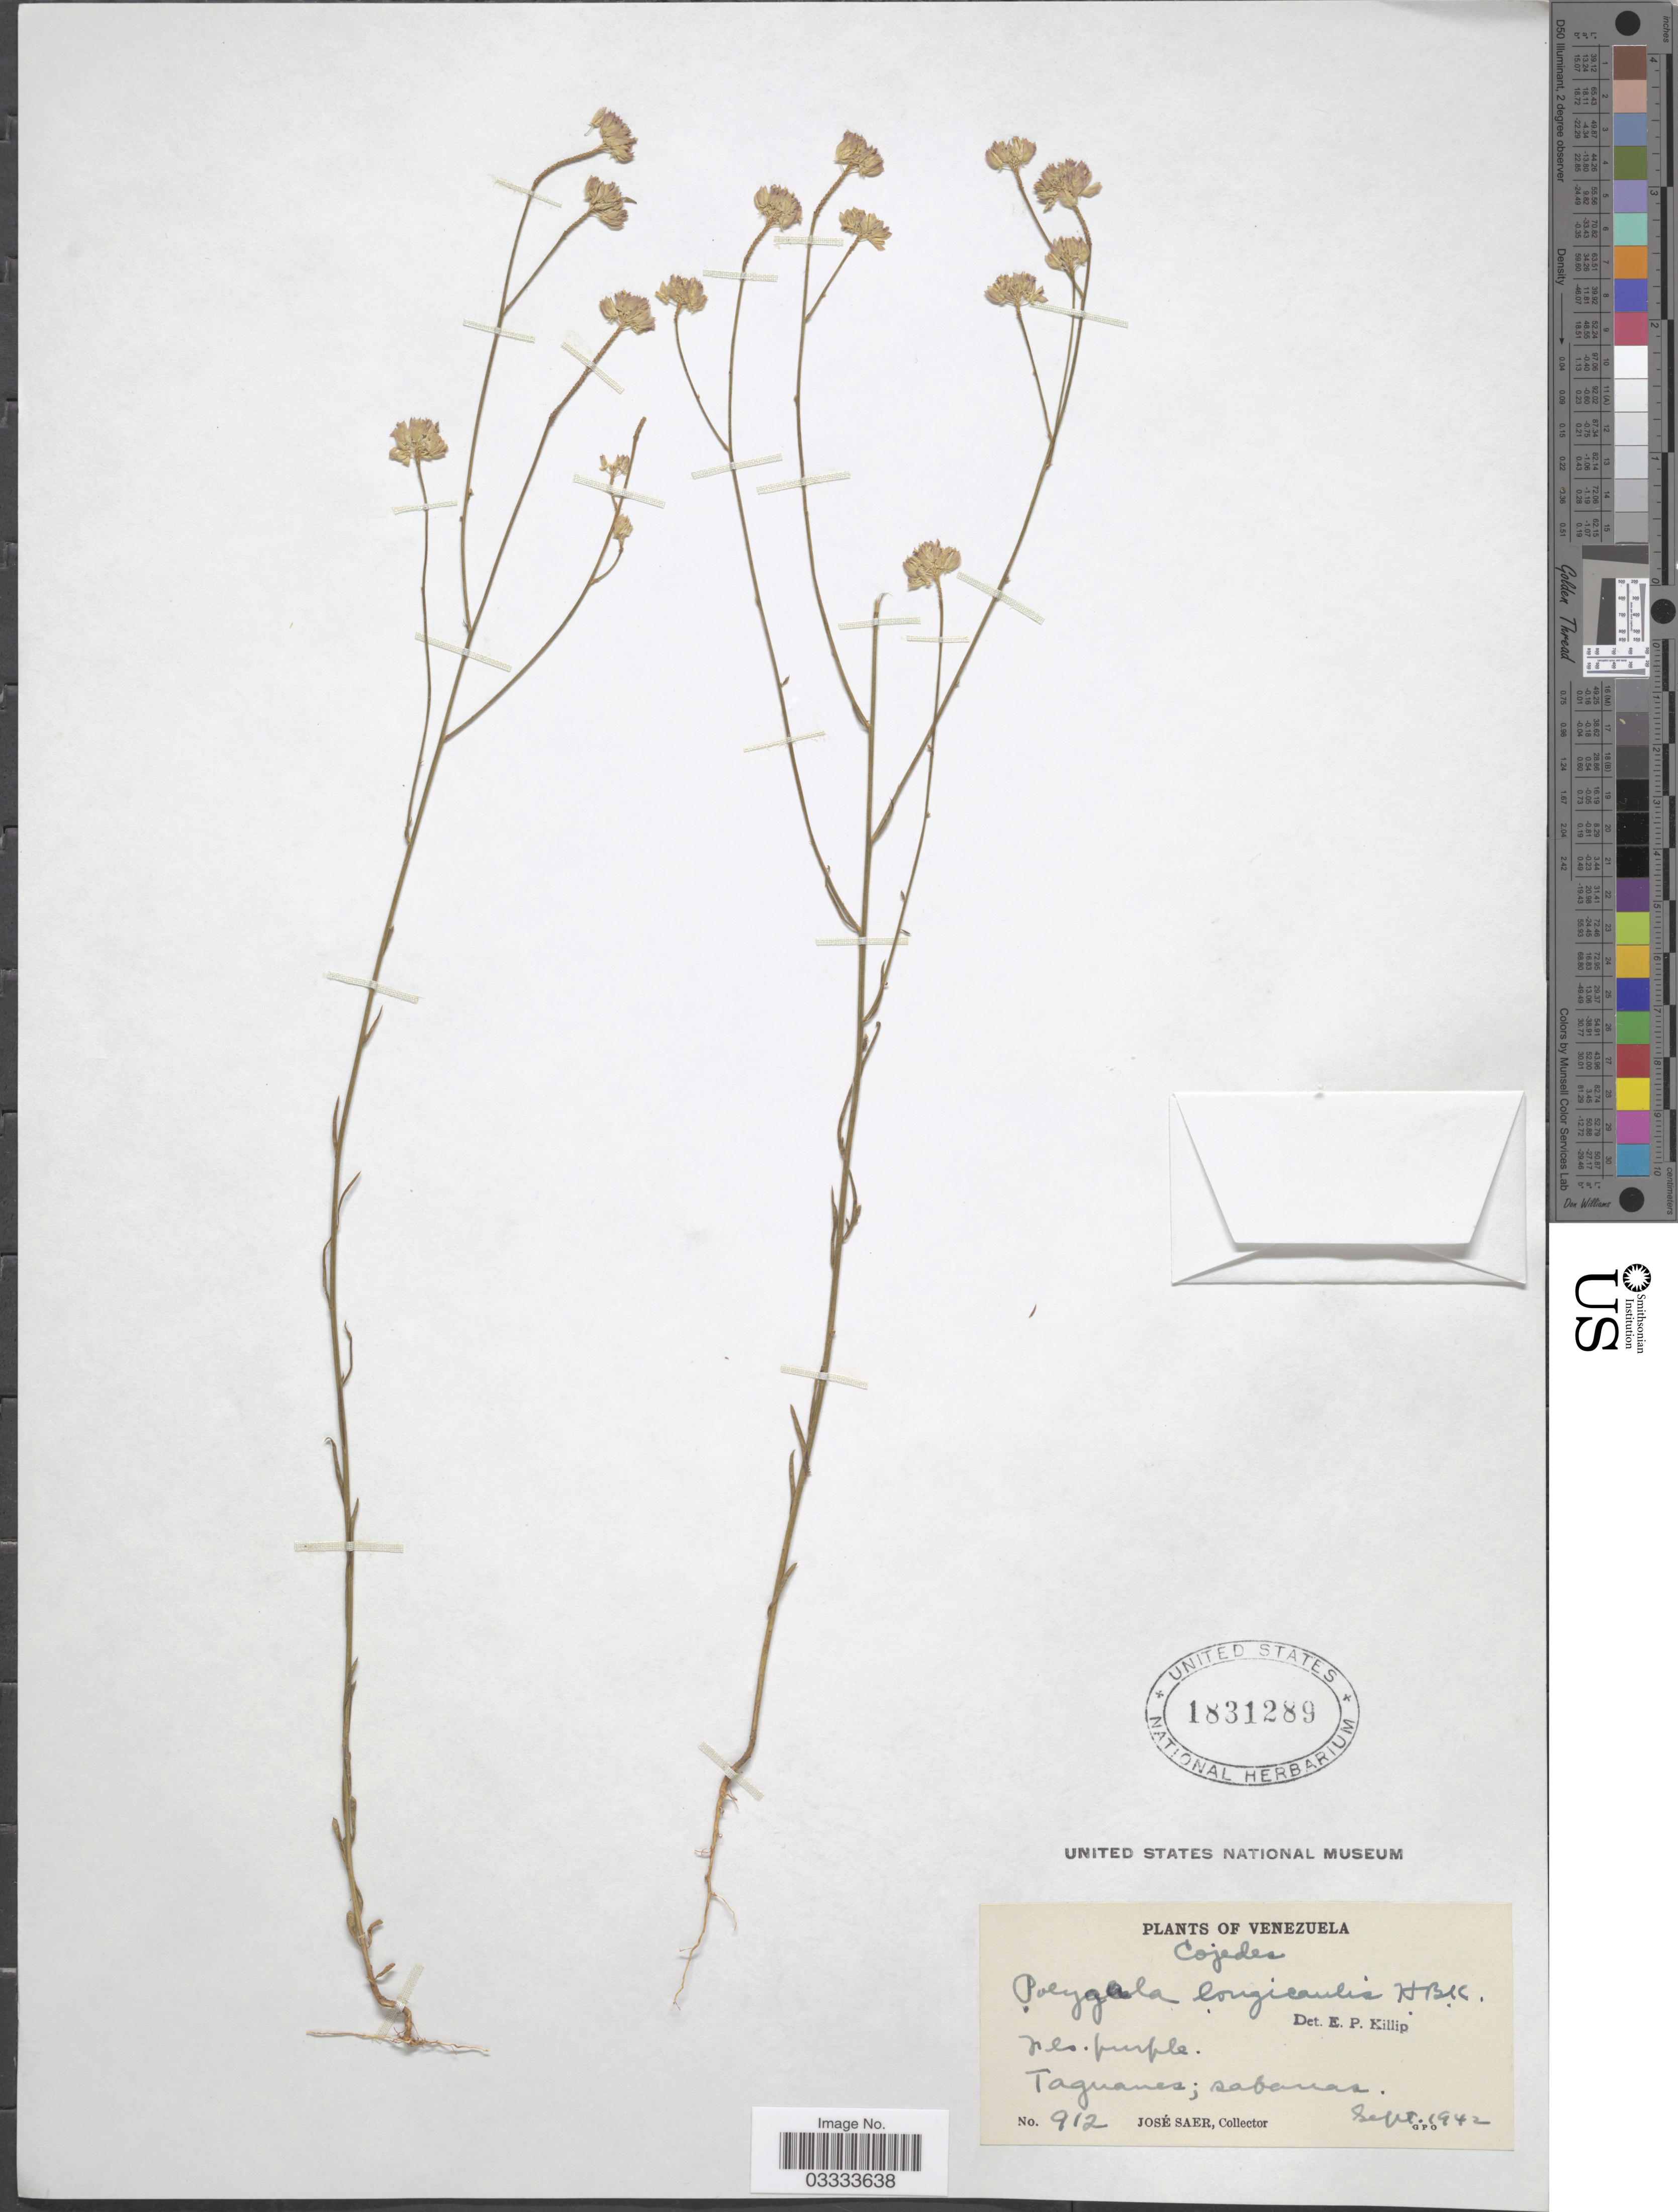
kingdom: Plantae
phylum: Tracheophyta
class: Magnoliopsida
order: Fabales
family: Polygalaceae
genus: Polygala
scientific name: Polygala longicaulis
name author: Kunth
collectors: J. Saer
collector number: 912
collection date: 1942-09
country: Venezuela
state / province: Cojedes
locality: Taguanes.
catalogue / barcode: US 1831289